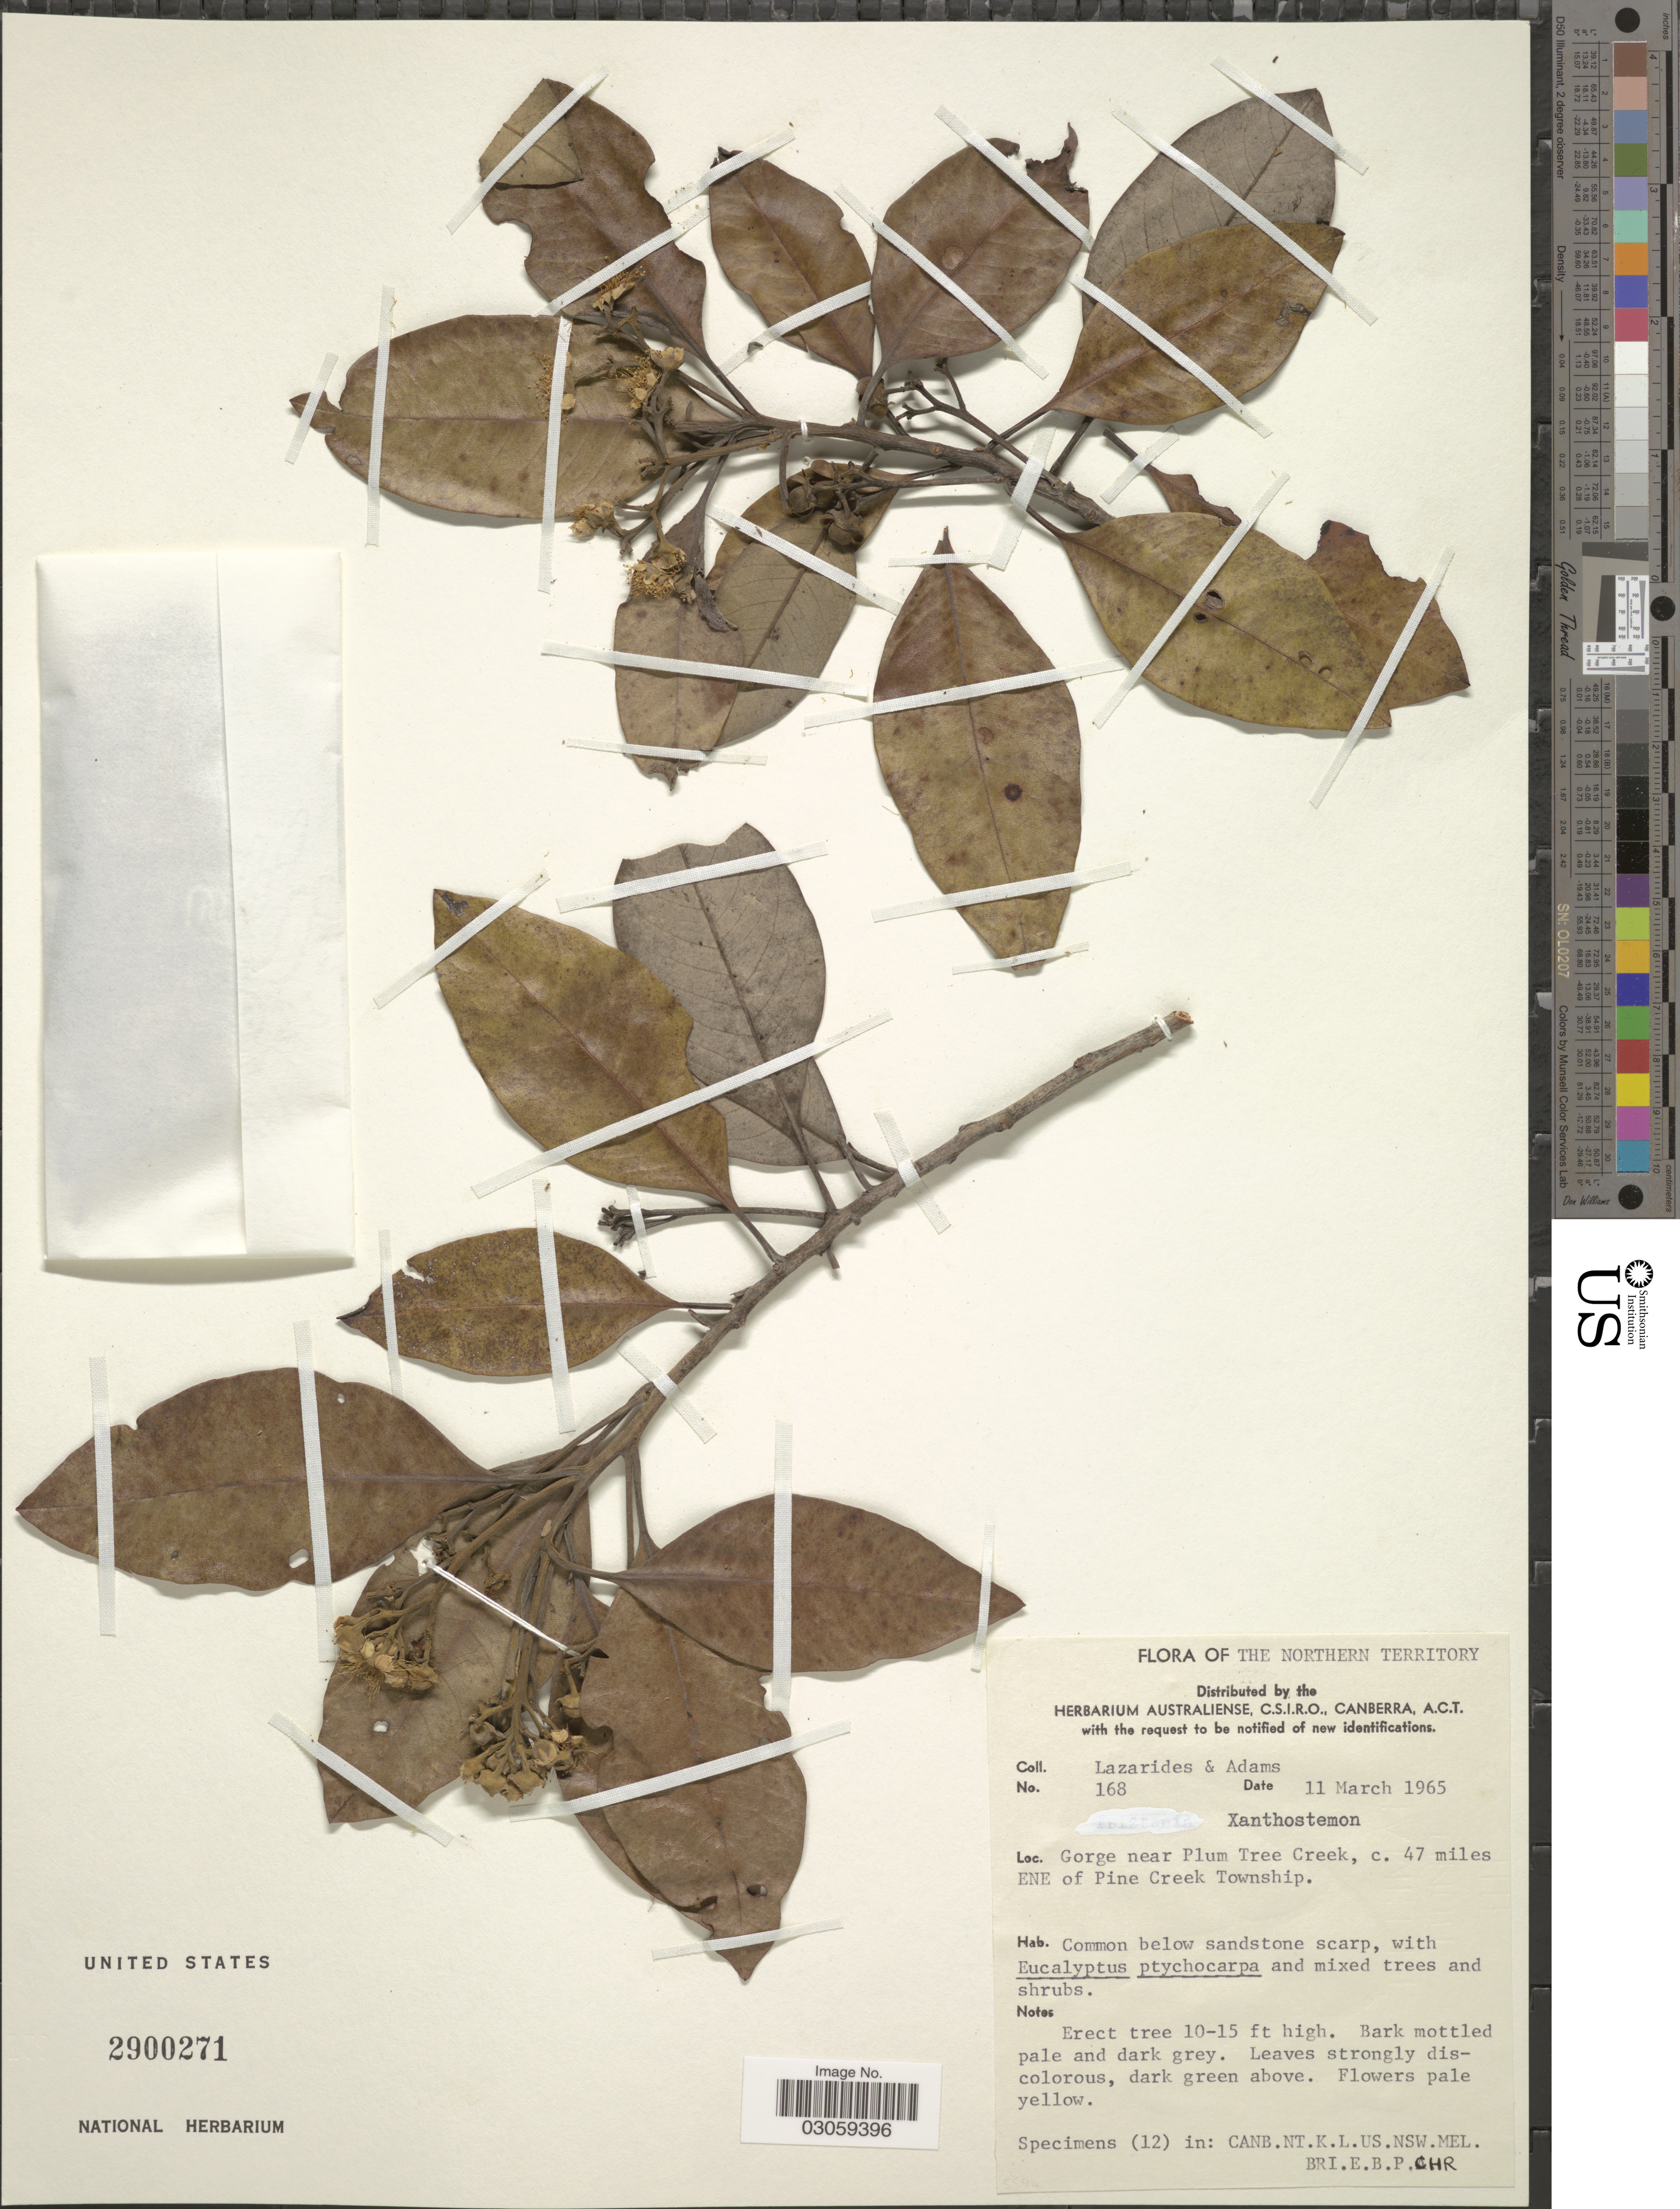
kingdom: Plantae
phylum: Tracheophyta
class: Magnoliopsida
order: Myrtales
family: Myrtaceae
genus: Xanthostemon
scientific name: Xanthostemon sp.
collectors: M. Lazarides & Adams, --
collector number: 168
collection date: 1965-03-11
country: Australia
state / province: Northern Territory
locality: Gorge near Plum Tree Creek, c. 47 miles ENE of Pine Creek Township.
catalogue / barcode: US 2900271